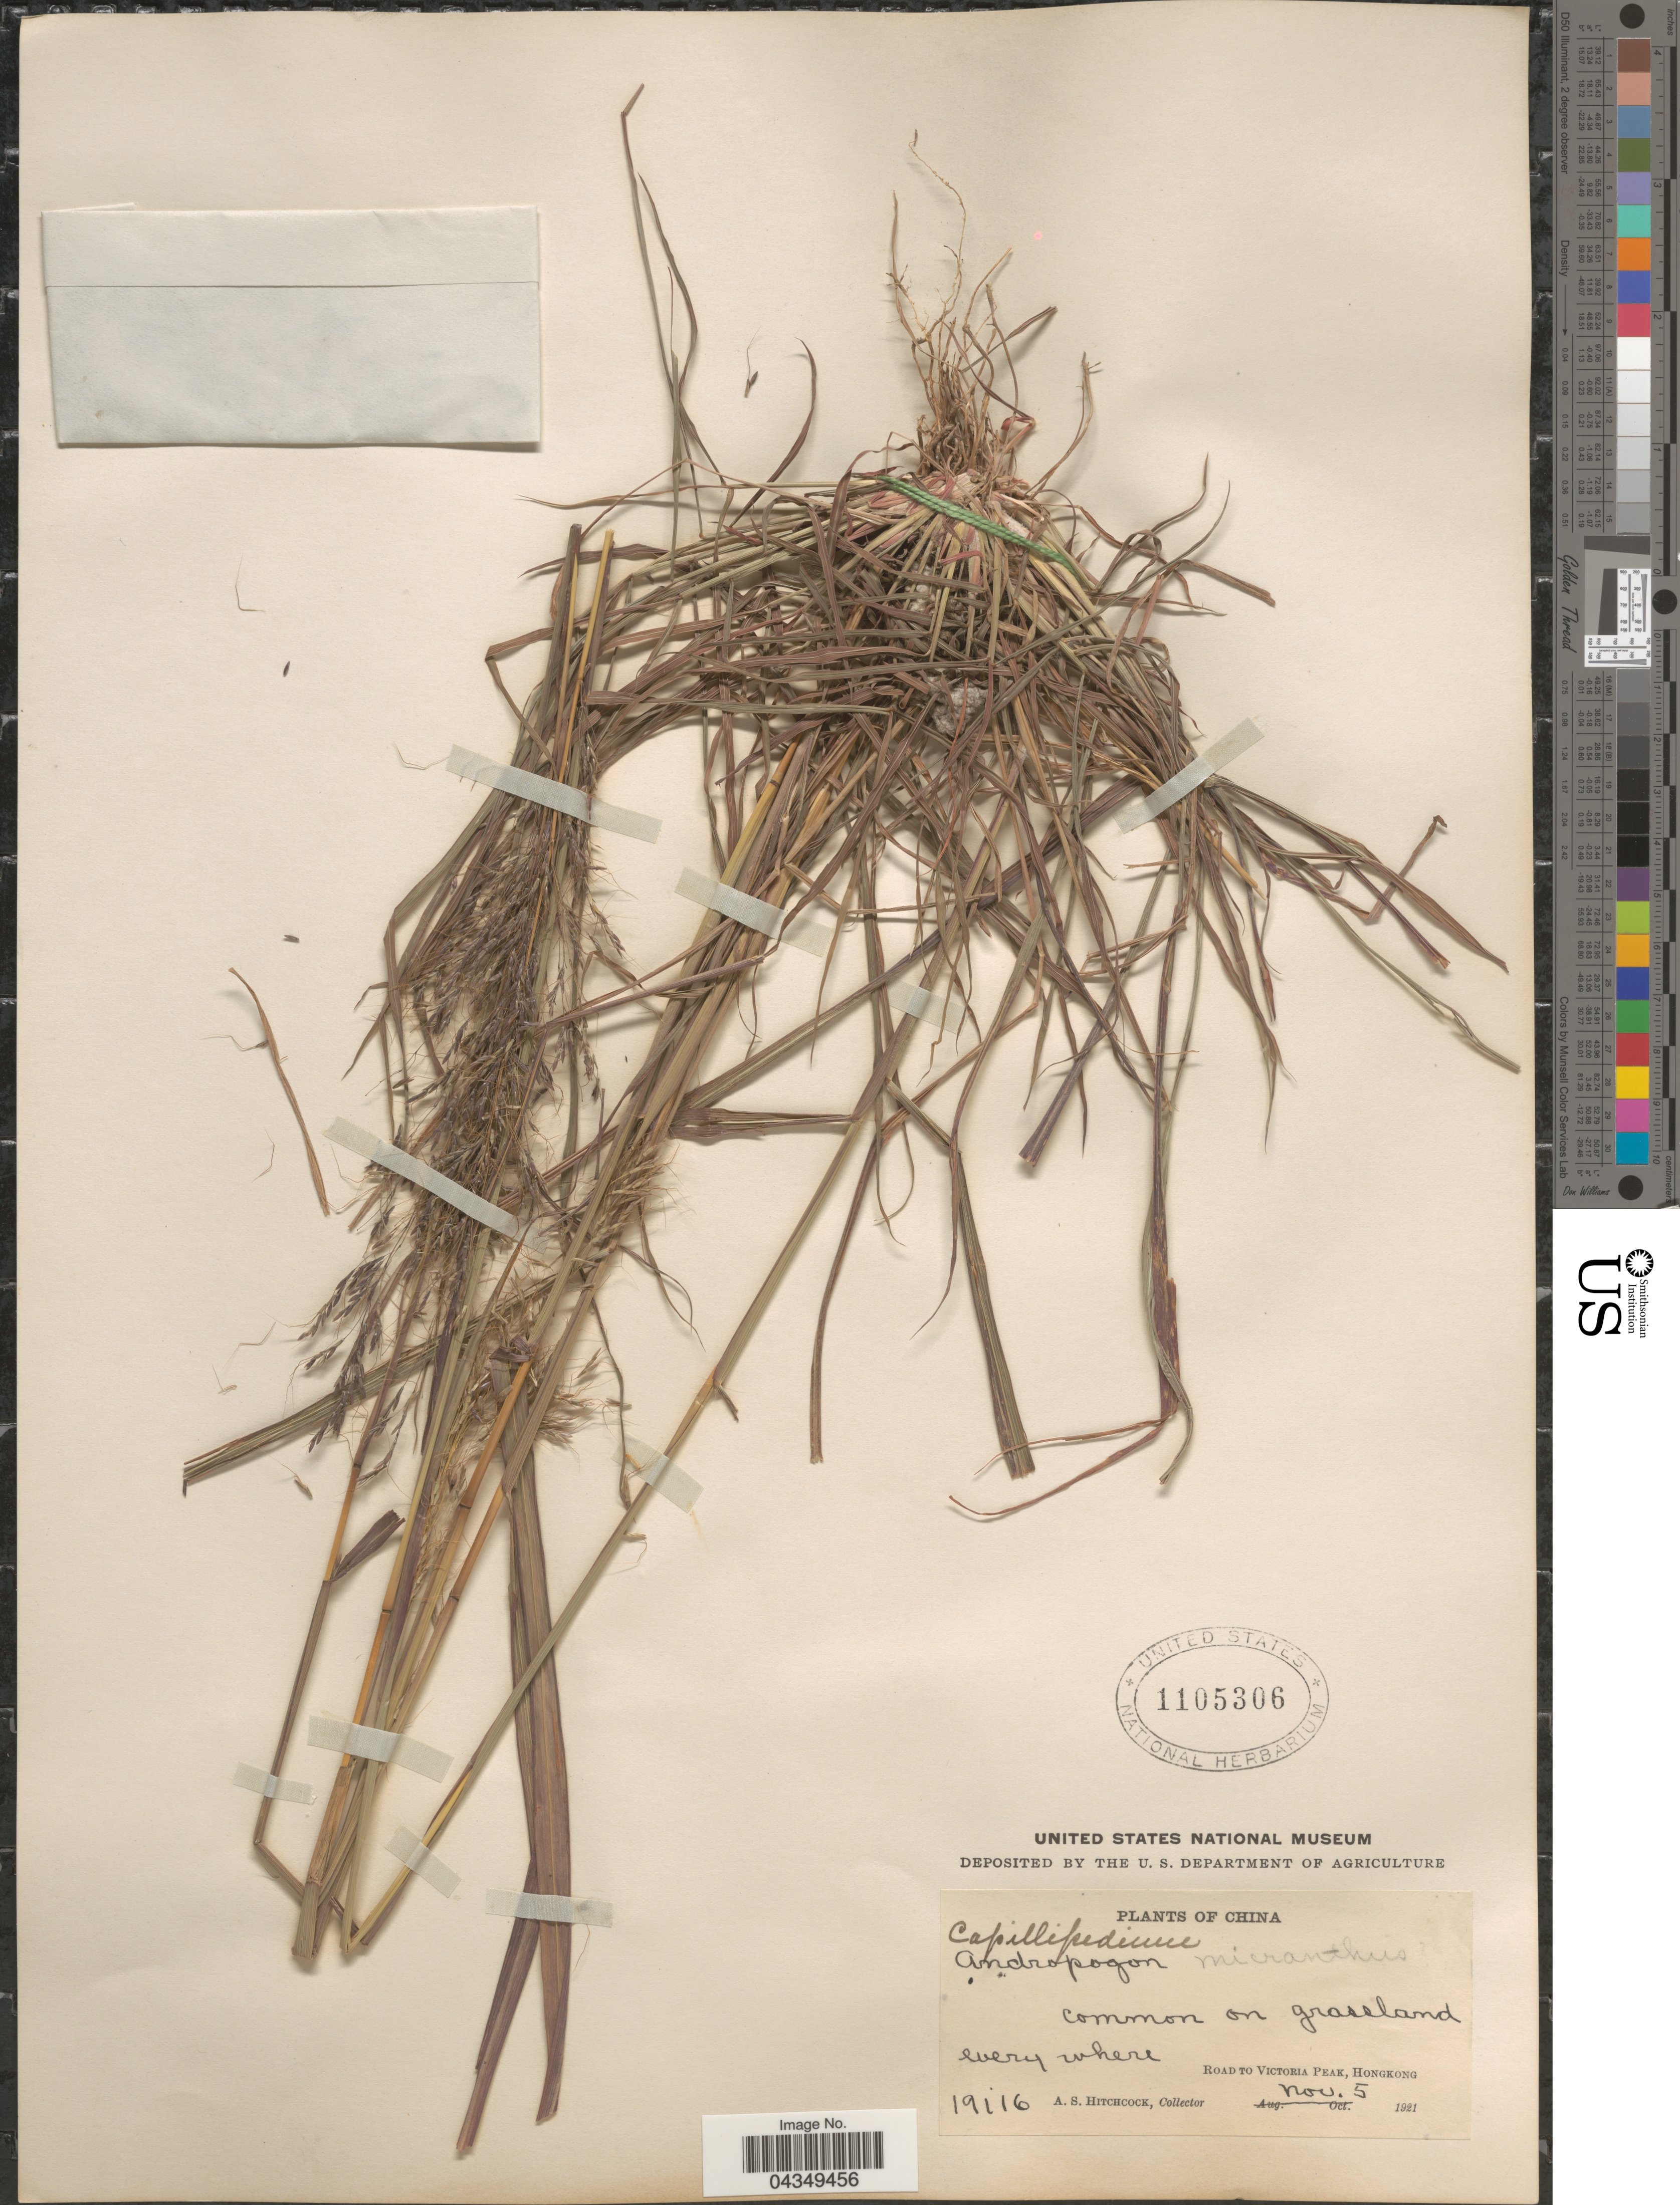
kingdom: Plantae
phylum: Tracheophyta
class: Liliopsida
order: Poales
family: Poaceae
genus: Capillipedium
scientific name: Capillipedium parviflorum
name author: (R. Br.) Stapf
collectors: A. S. Hitchcock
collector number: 19116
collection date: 1921-11-05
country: China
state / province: Hong Kong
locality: Road to Victoria Peak, Hongkong.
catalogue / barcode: US 1105306